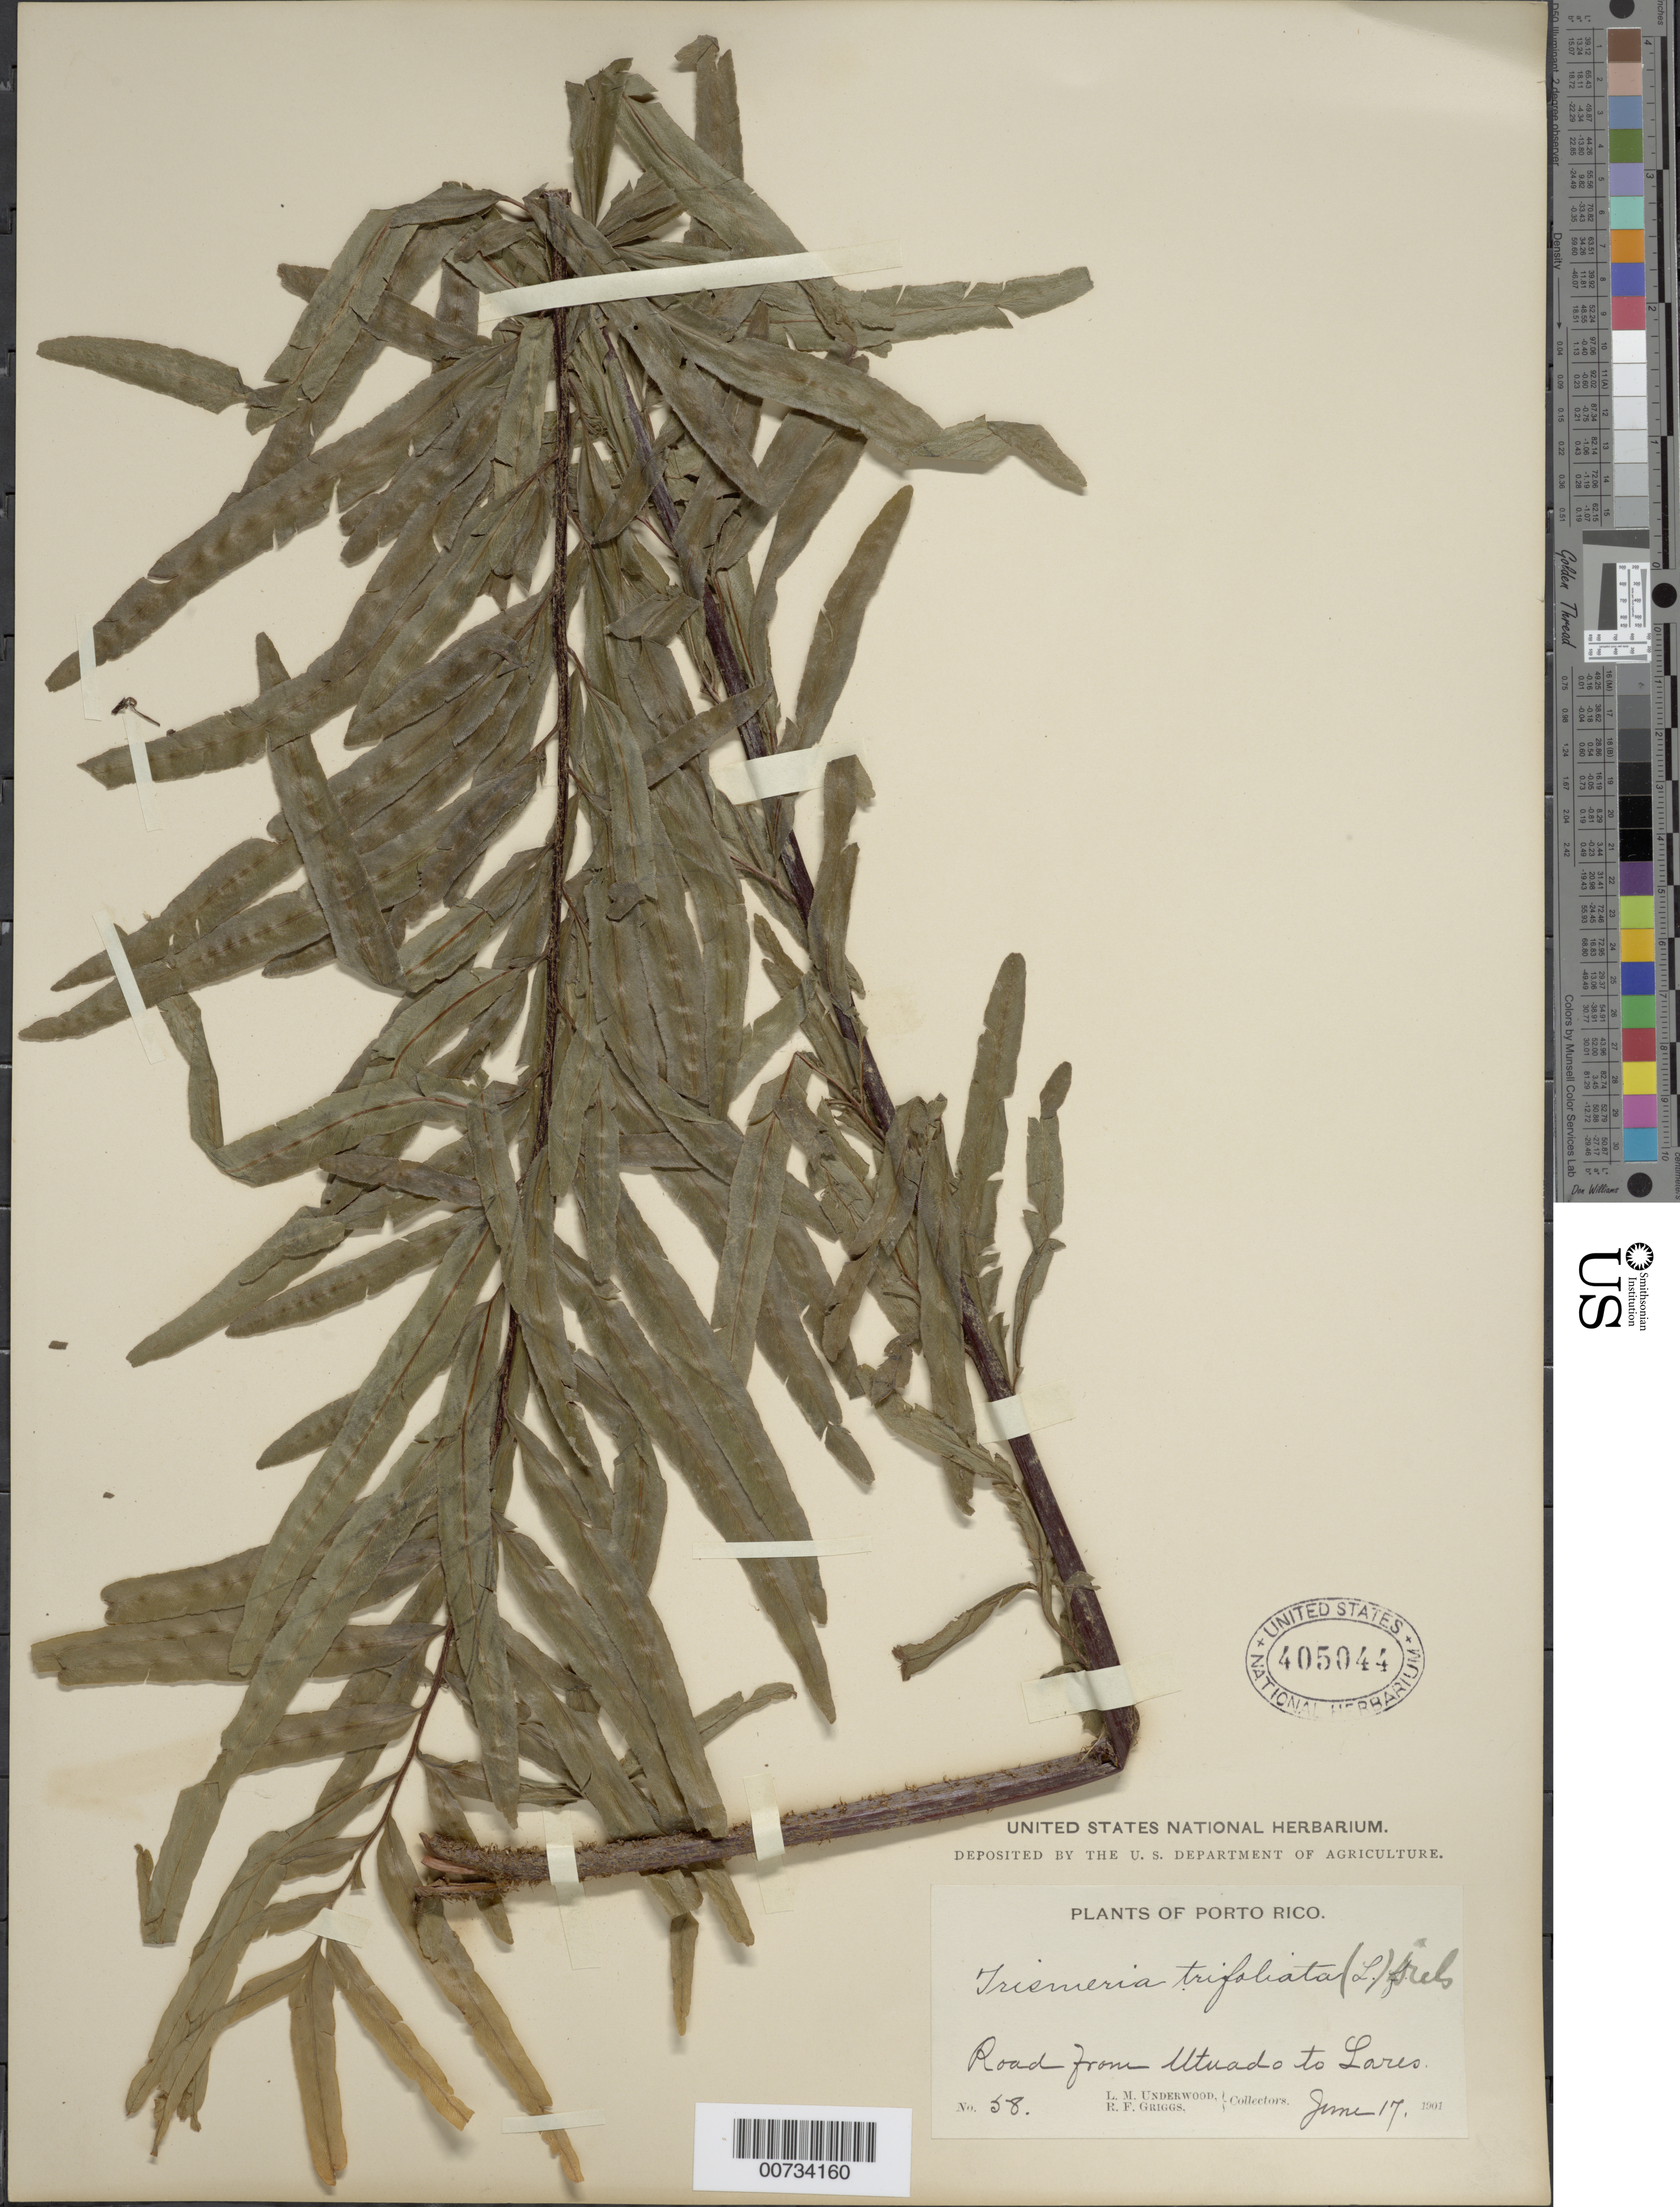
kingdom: Plantae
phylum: Tracheophyta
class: Polypodiopsida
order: Polypodiales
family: Pteridaceae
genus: Pityrogramma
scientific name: Pityrogramma trifoliata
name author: (L.) R.M. Tryon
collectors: L. M. Underwood & R. F. Griggs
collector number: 58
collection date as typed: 17 Jun 1901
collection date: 1901-06-17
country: Puerto Rico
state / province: Utuado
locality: Utuado to Lares, Road from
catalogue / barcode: US 405044